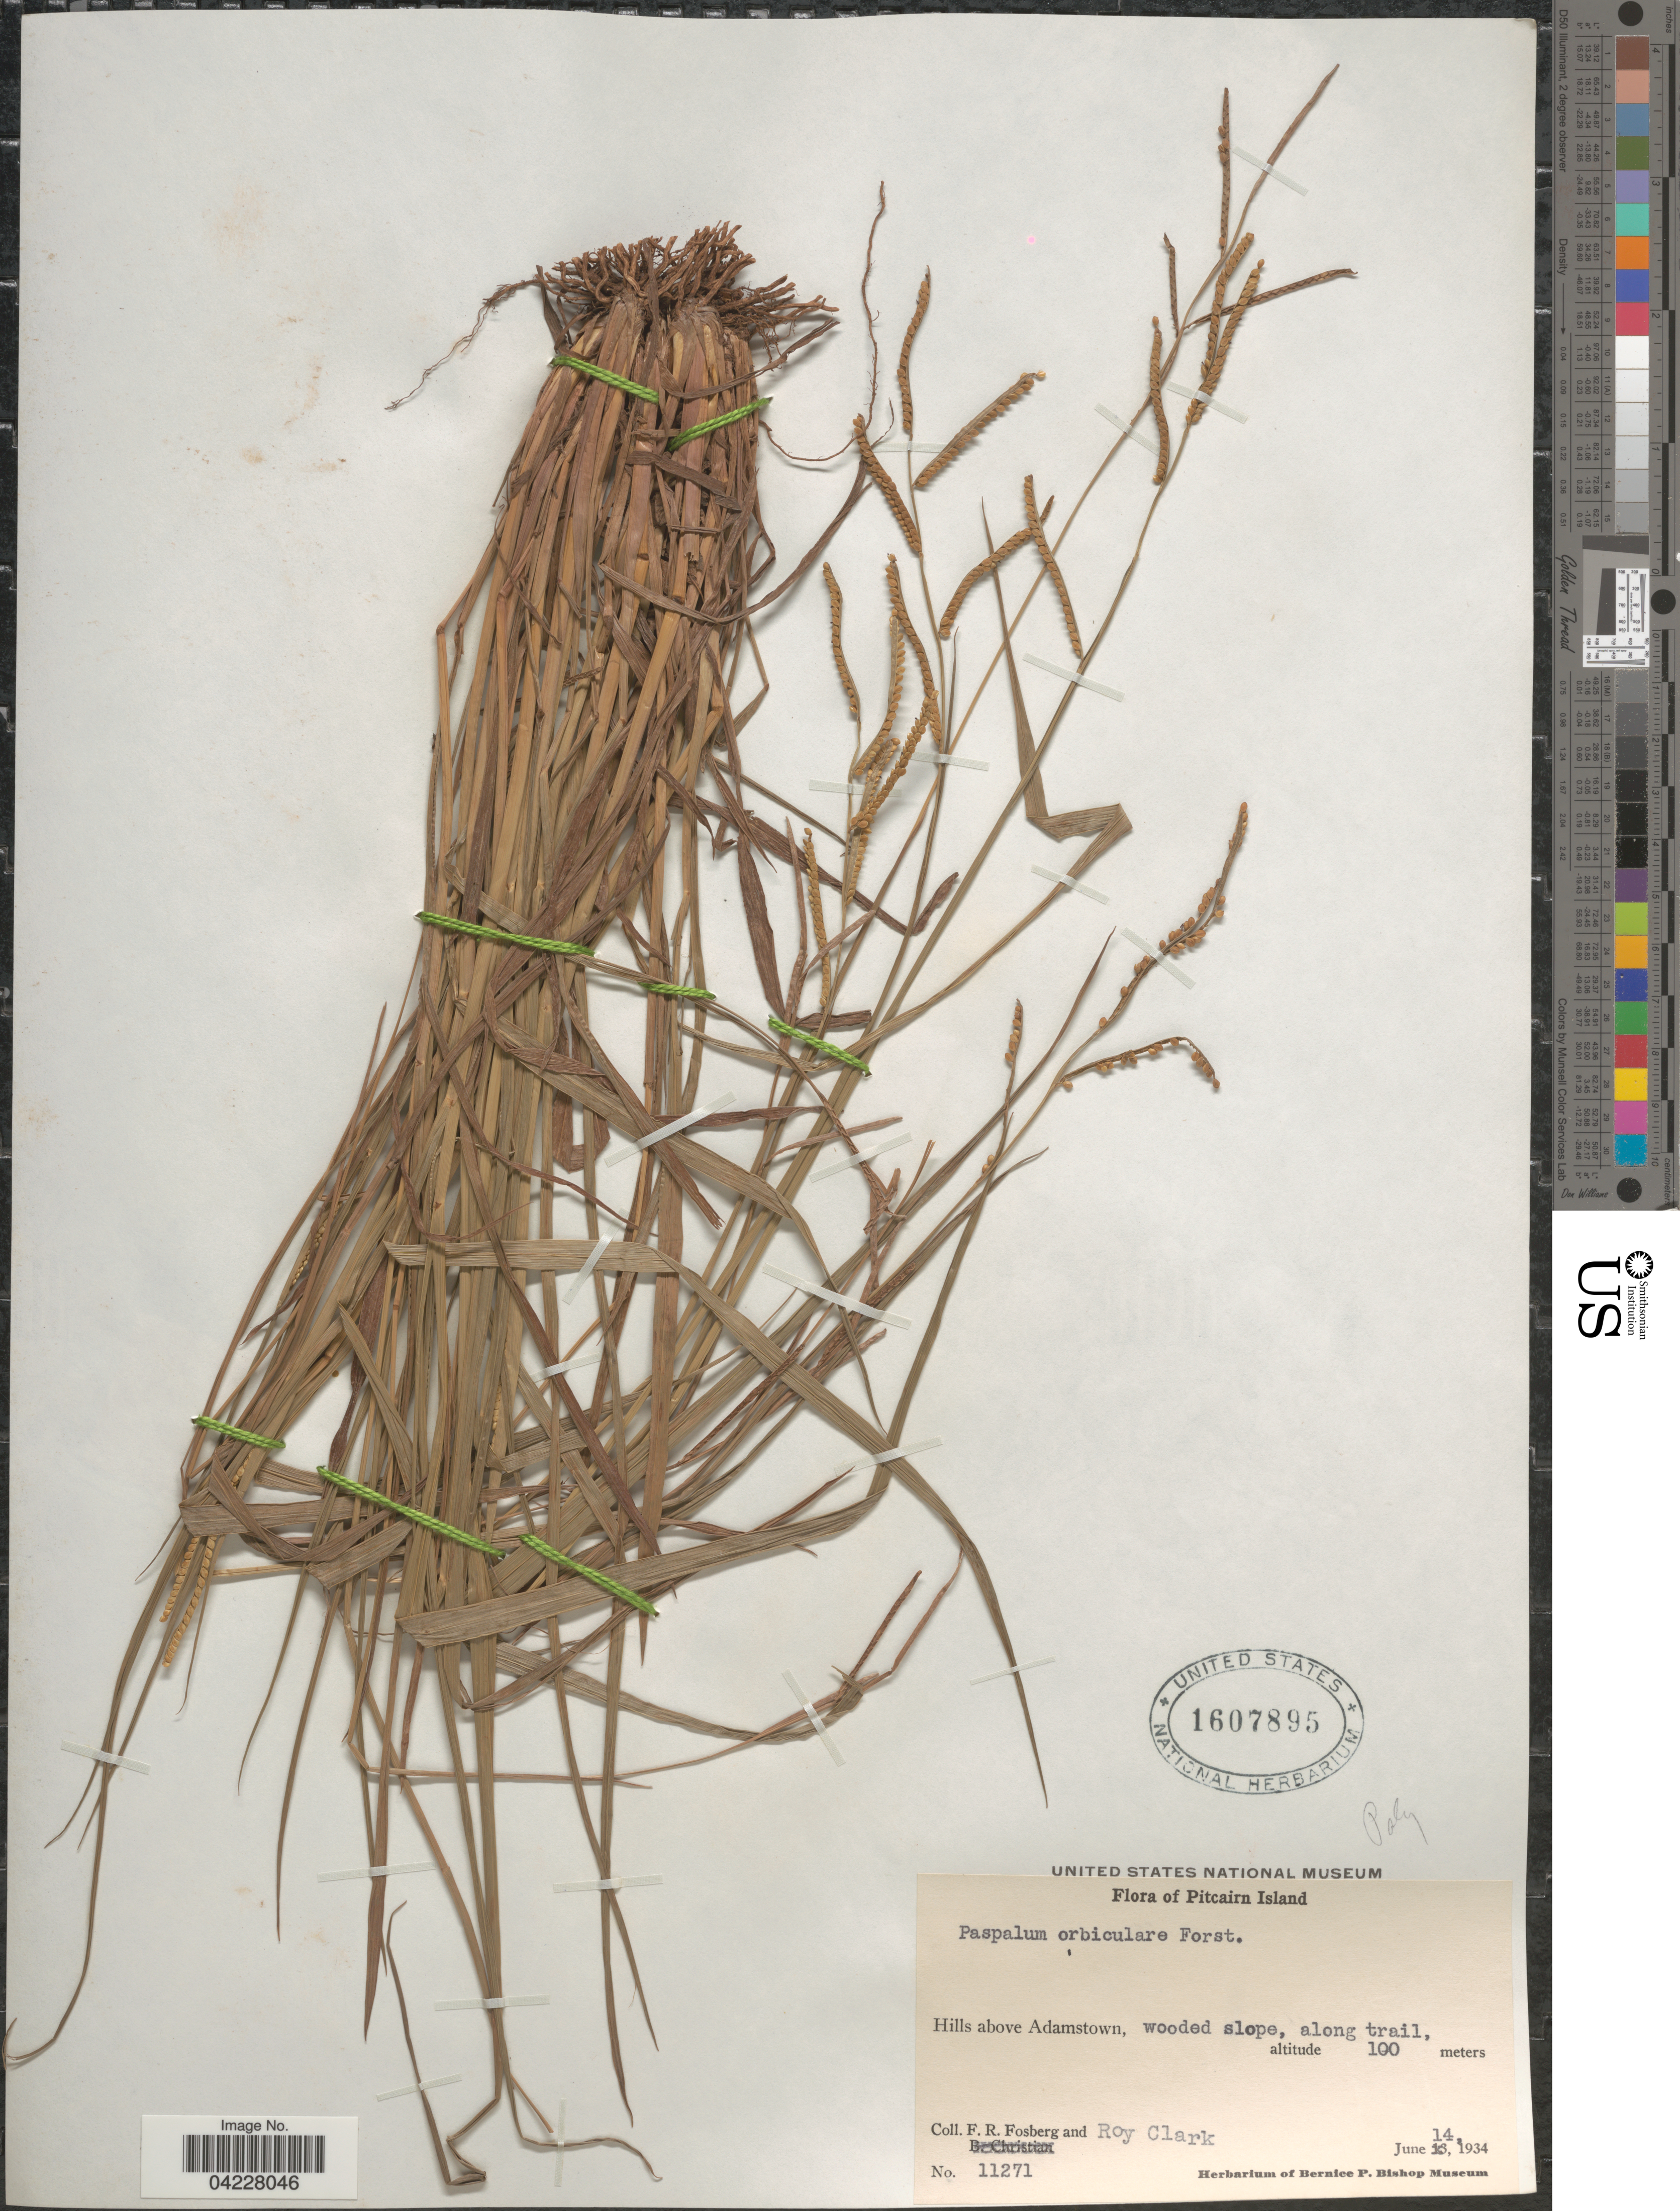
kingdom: Plantae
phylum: Tracheophyta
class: Liliopsida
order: Poales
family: Poaceae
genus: Paspalum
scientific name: Paspalum orbiculare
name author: G. Forst.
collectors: F. R. Fosberg & R. Clark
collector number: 11271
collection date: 1934-06-14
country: Pitcairn Islands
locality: Hills above Adamstown, wooded slope, along trail.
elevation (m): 100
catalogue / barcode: US 1607895